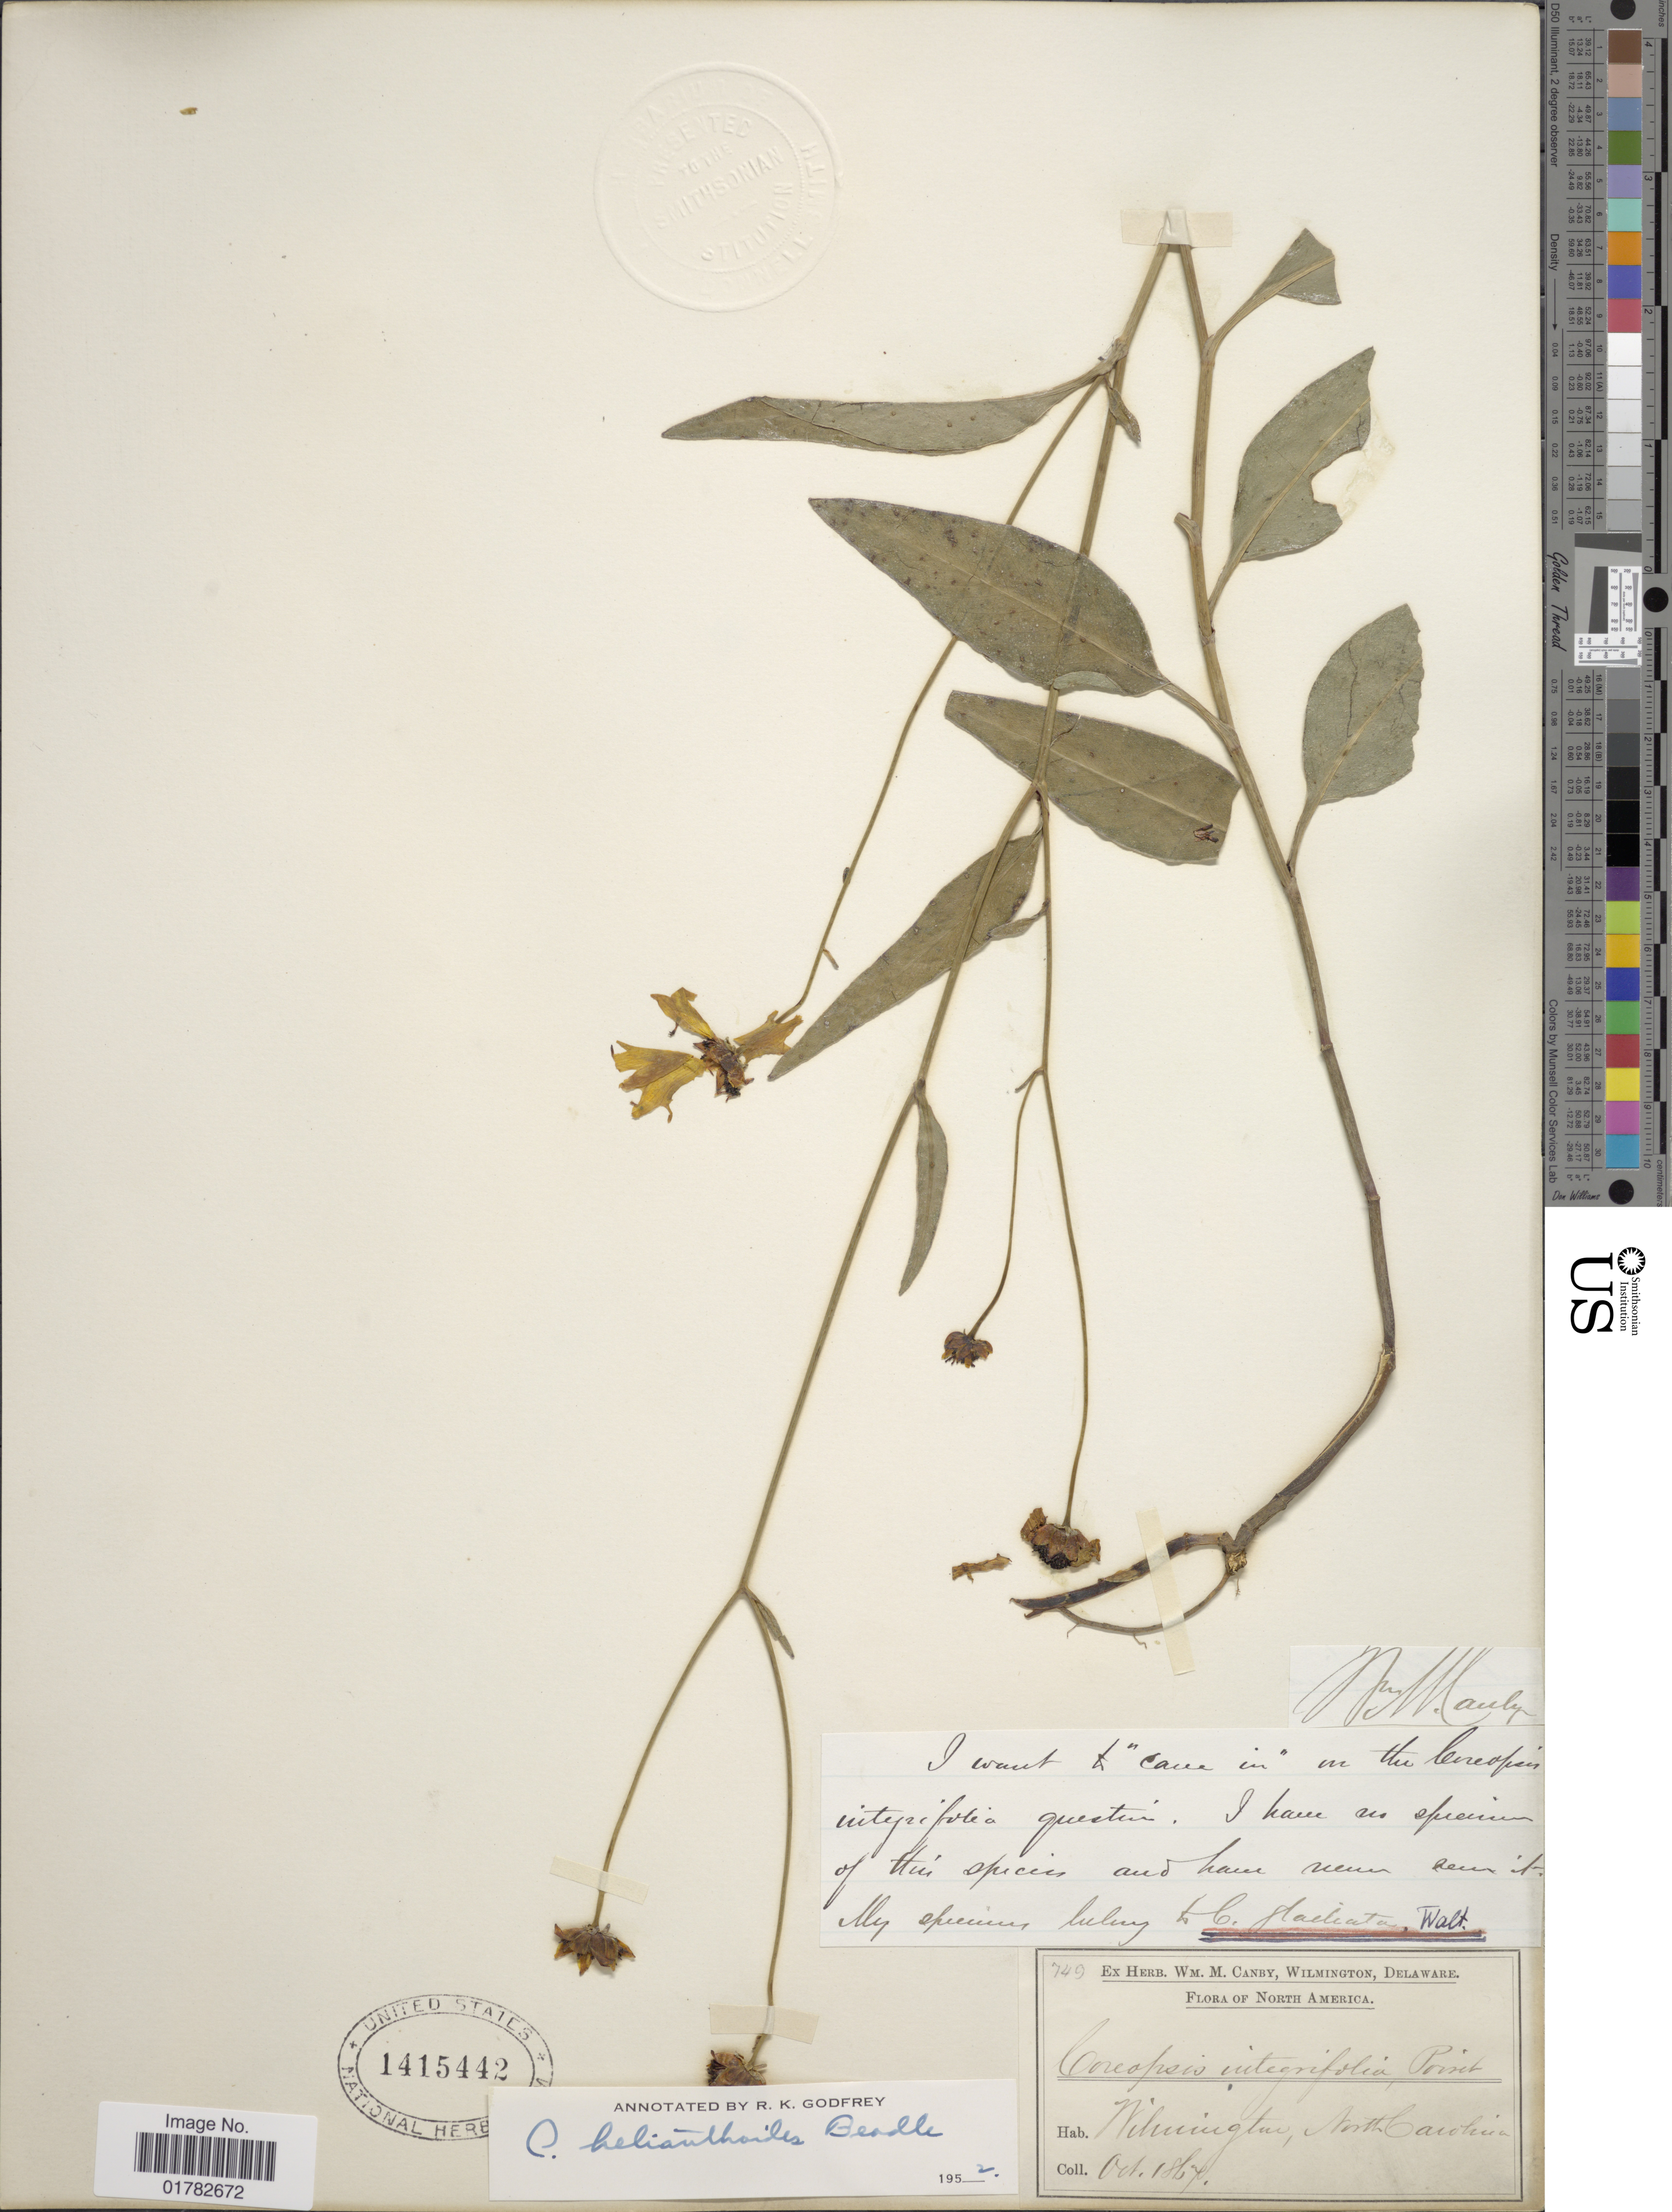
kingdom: Plantae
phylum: Tracheophyta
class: Magnoliopsida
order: Asterales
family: Asteraceae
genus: Coreopsis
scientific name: Coreopsis helianthoides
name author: Beadle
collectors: ex herb. W.M. Canby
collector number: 749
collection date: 1867-10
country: United States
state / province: North Carolina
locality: Willington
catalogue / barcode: US 1415442